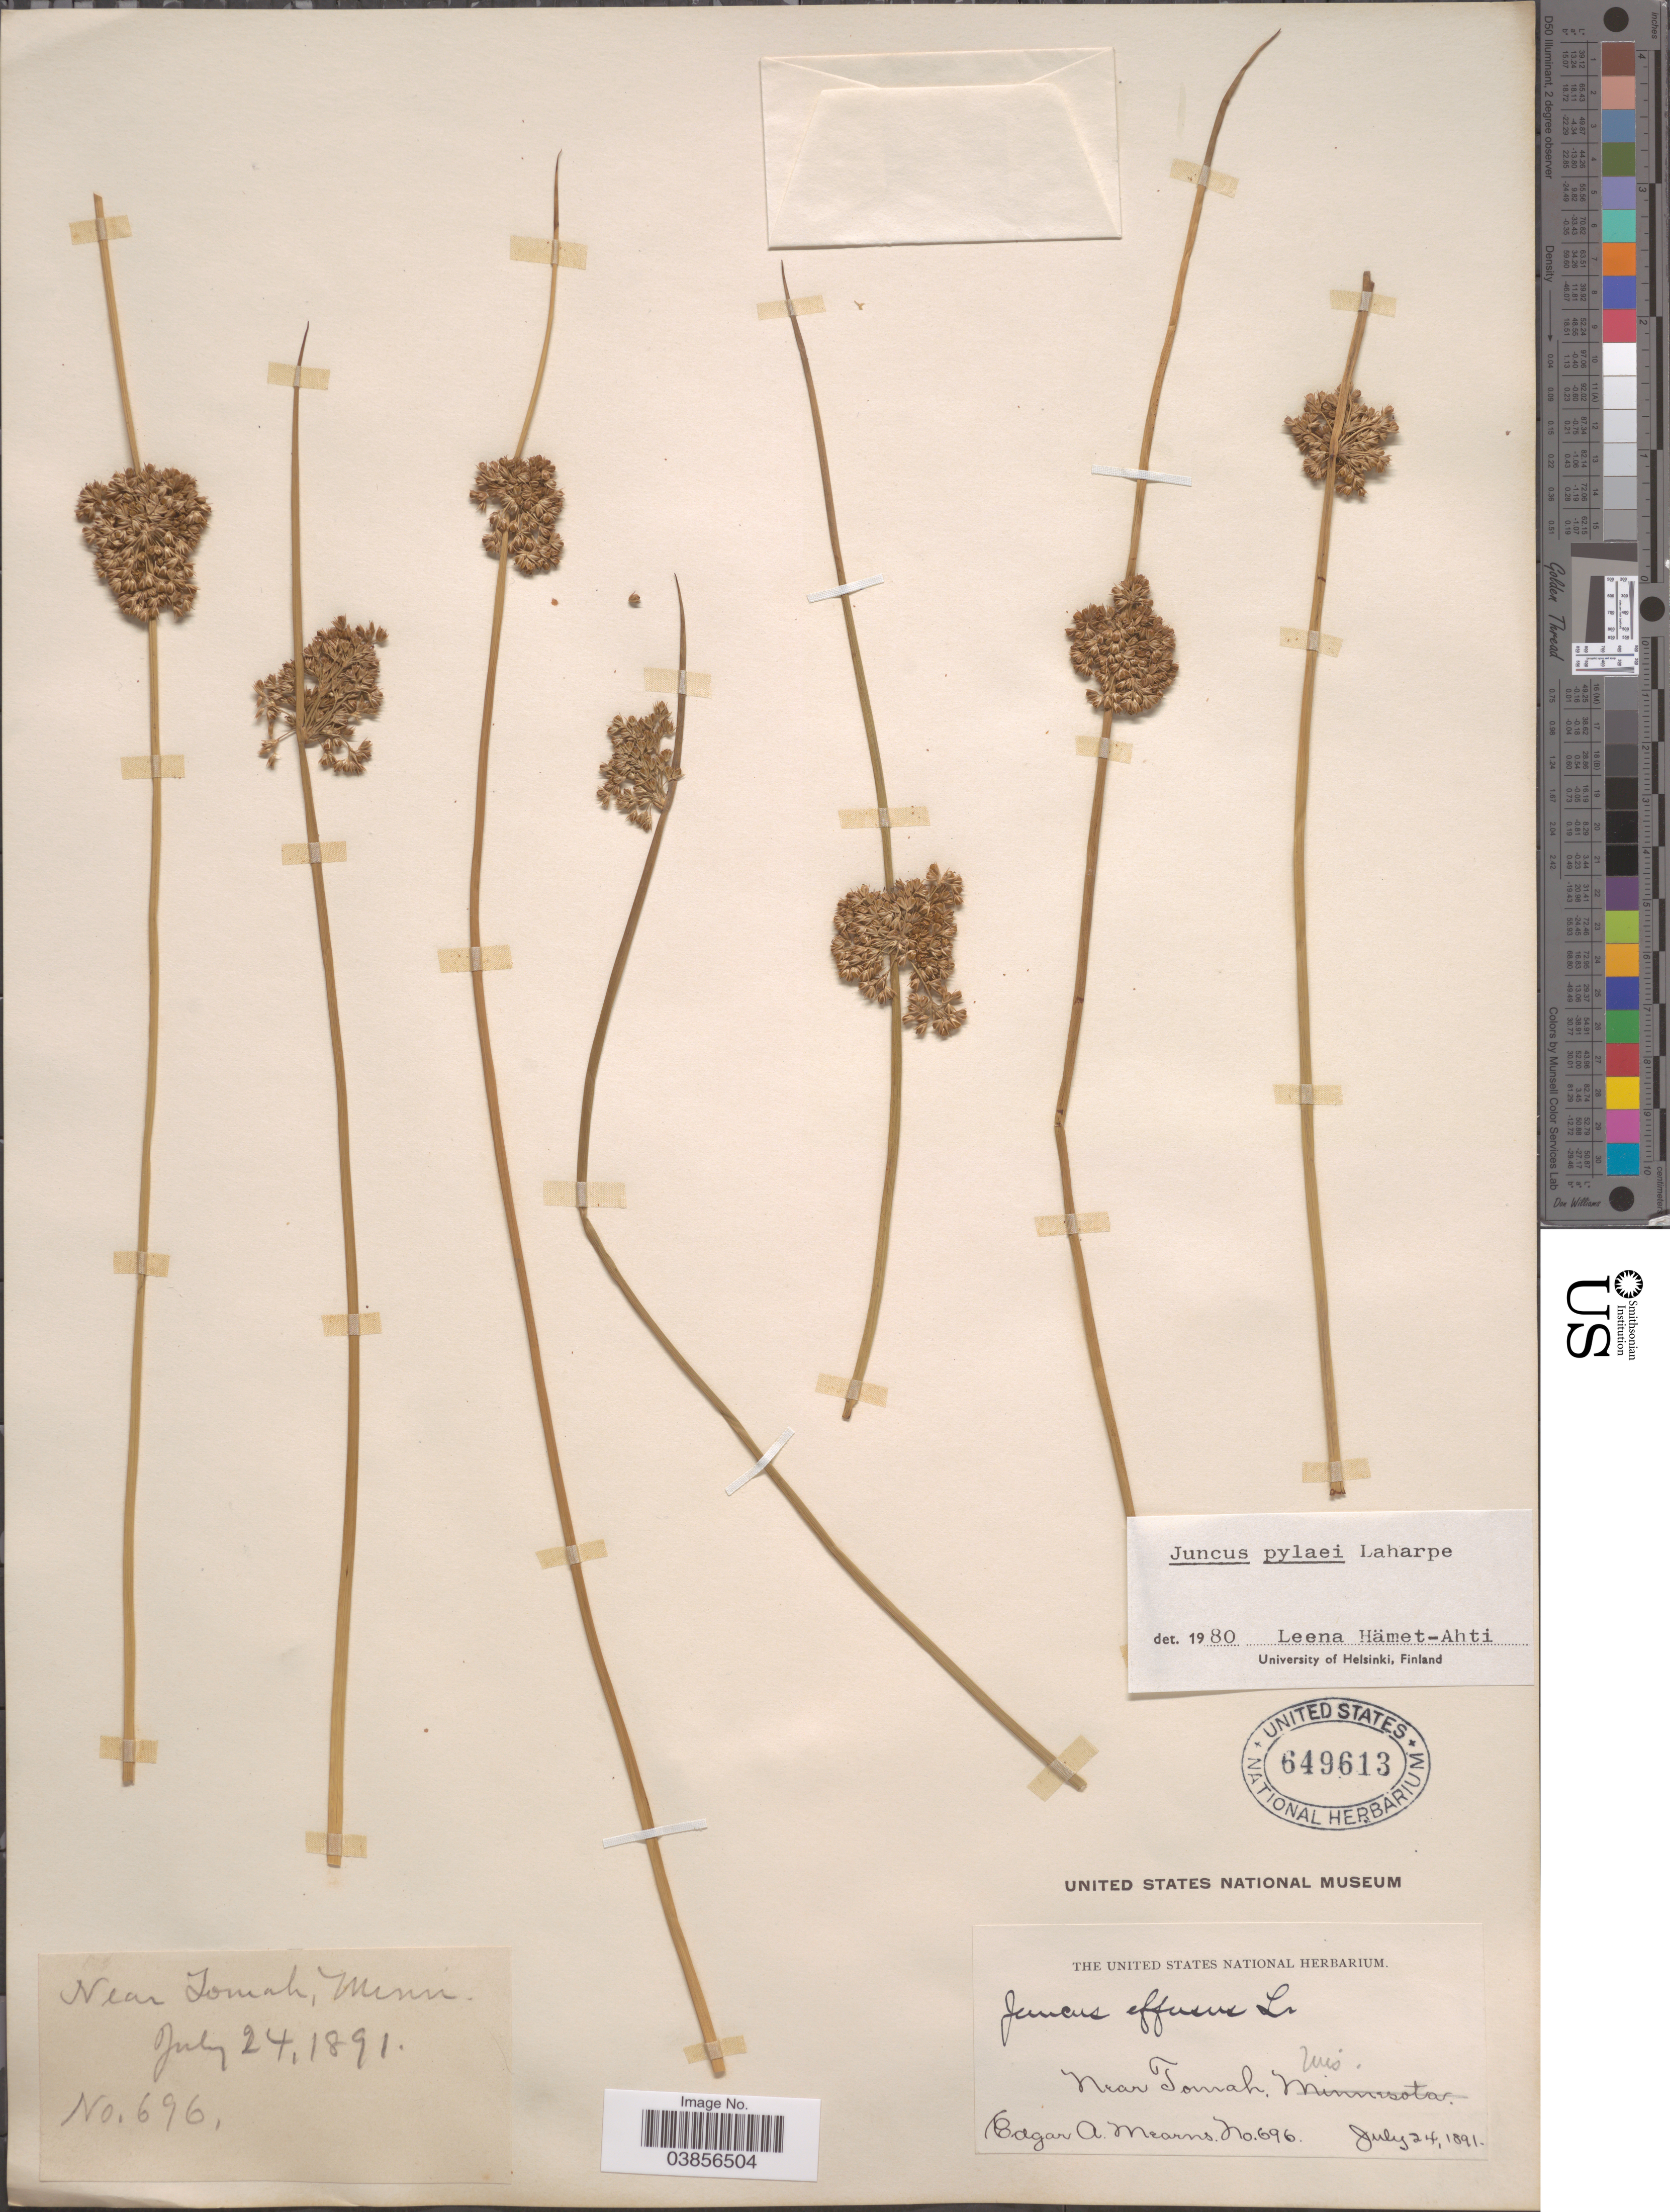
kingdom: Plantae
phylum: Tracheophyta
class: Liliopsida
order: Poales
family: Juncaceae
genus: Juncus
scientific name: Juncus pylaei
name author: Laharpe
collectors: E. A. Mearns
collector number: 696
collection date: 1891-07-24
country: United States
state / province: Wisconsin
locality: Near Tomah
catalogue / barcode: US 649613